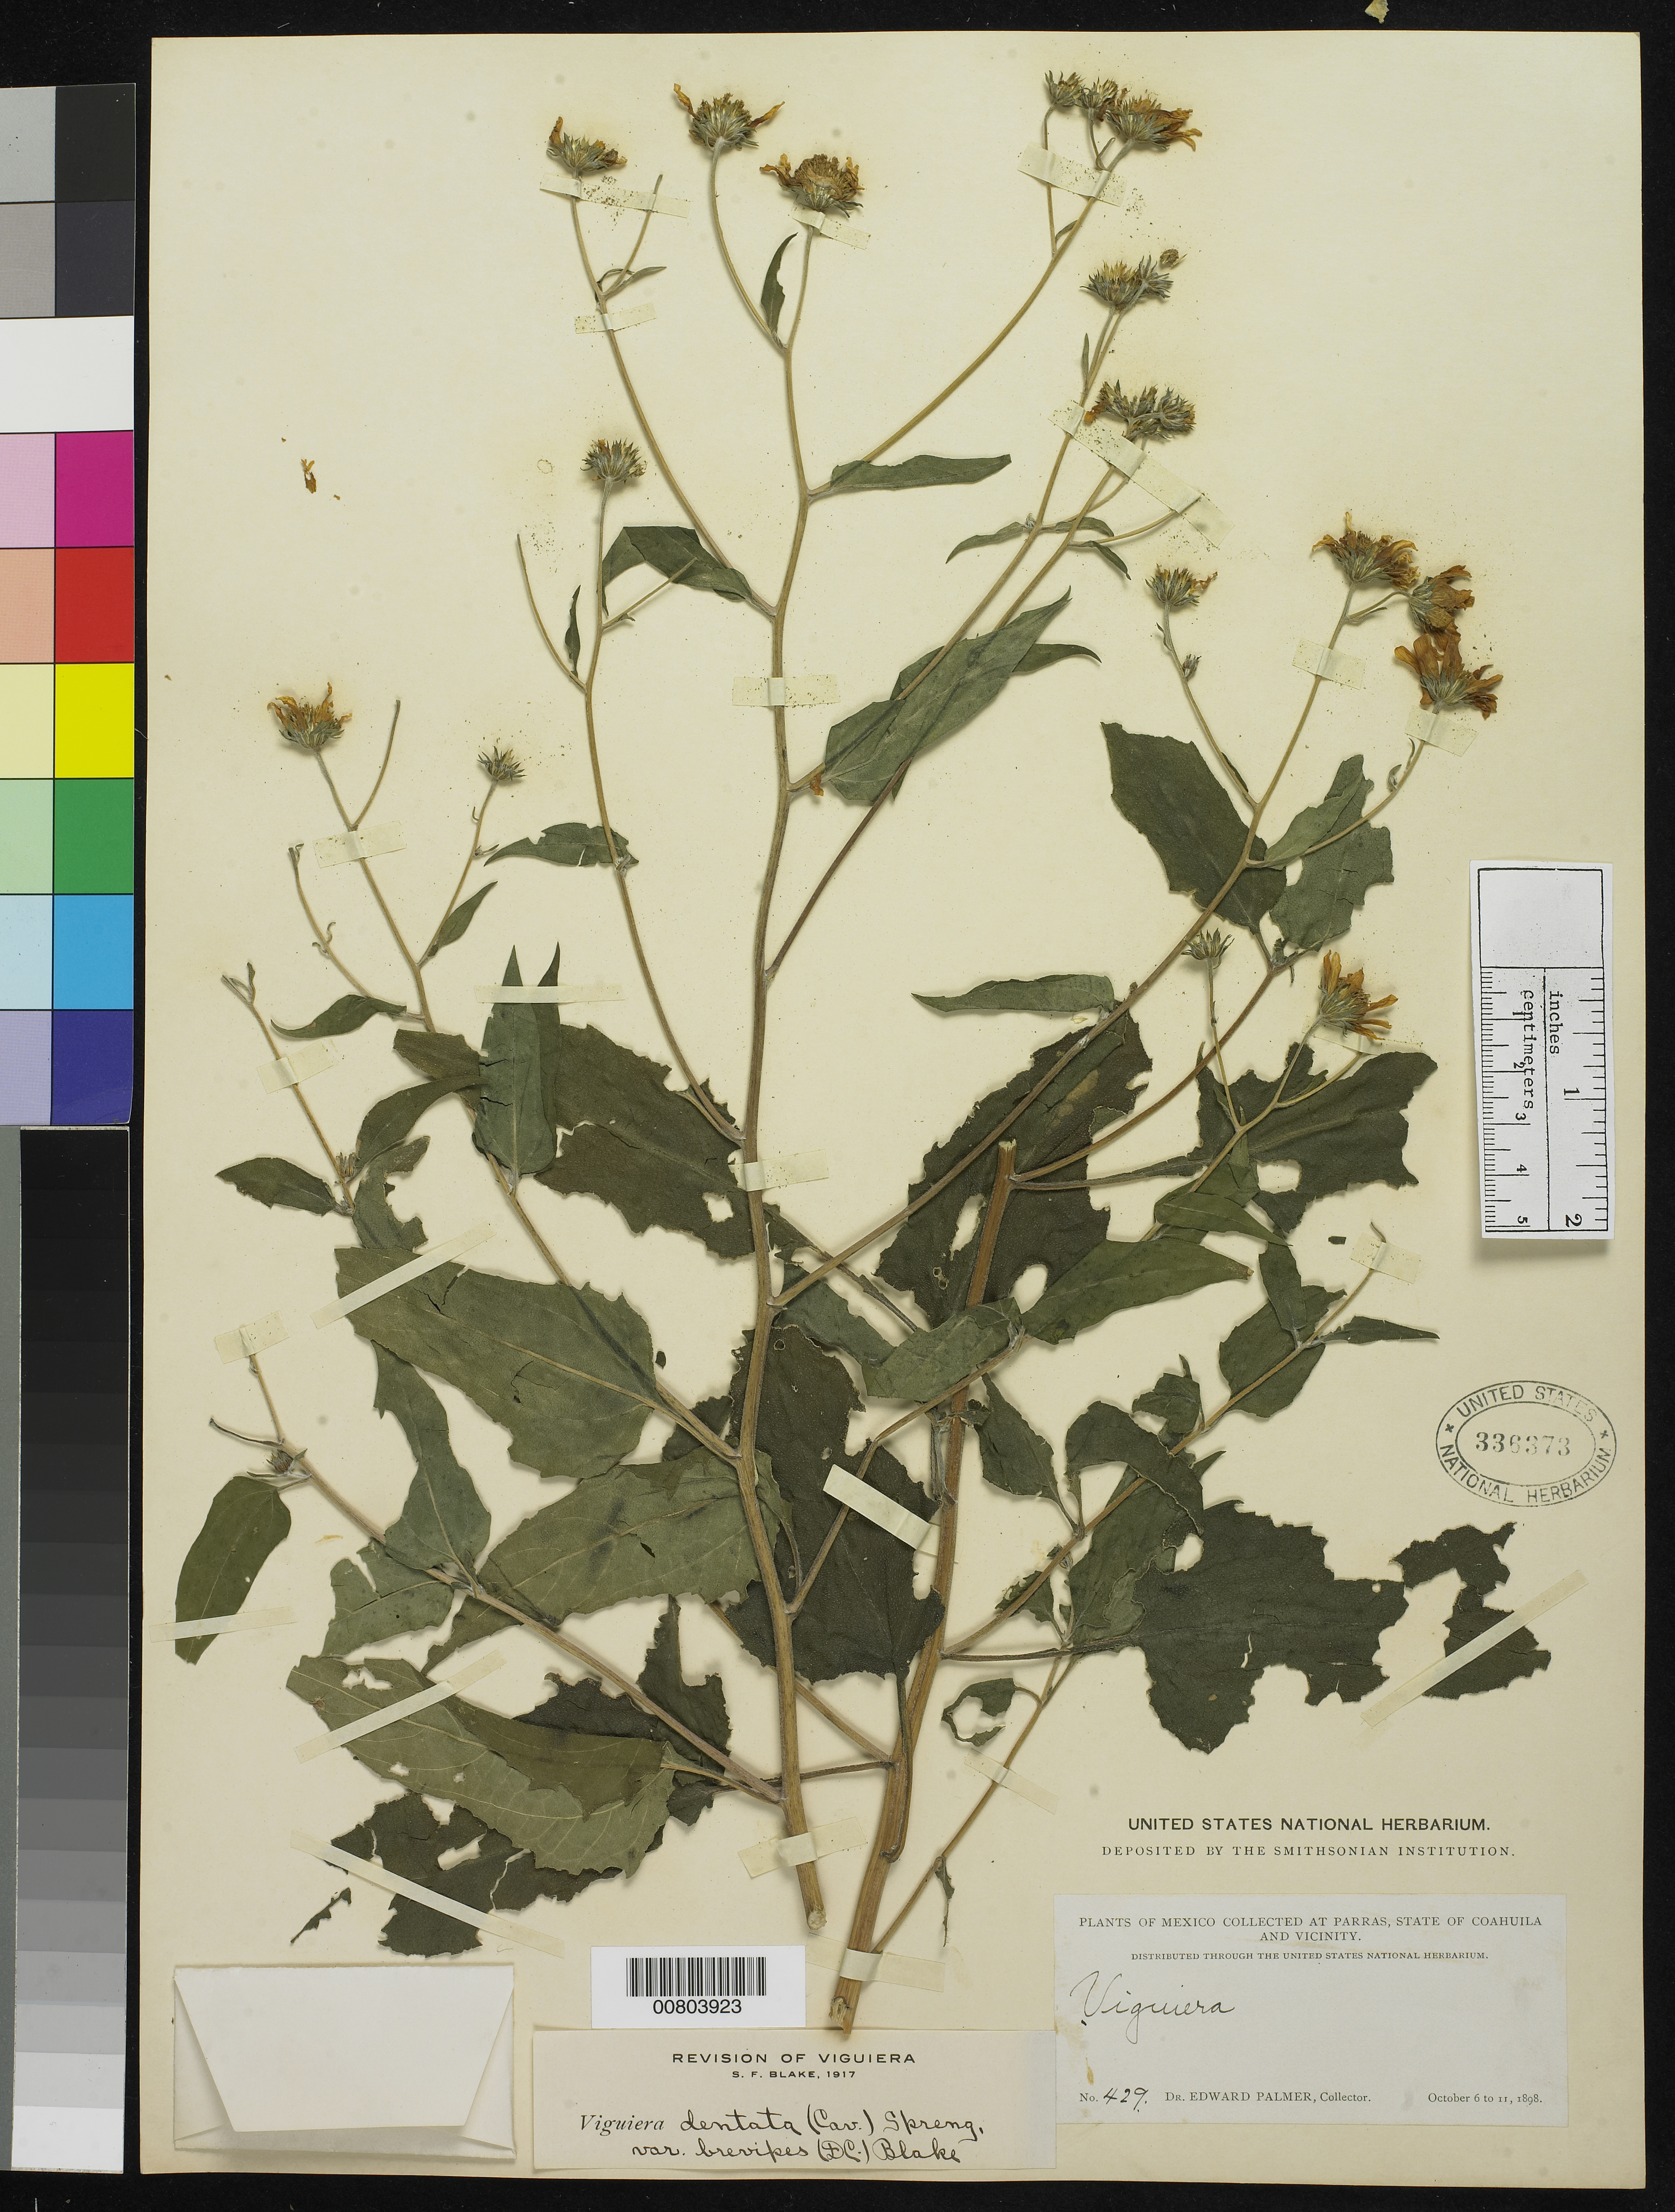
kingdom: Plantae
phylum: Tracheophyta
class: Magnoliopsida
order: Asterales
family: Asteraceae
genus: Viguiera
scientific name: Viguiera dentata var. brevipes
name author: (DC.) S.F. Blake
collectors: E. Palmer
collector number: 429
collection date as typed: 06 Oct 1898 to 11 Oct 1898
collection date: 1898-10-06/1898-10-11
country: Mexico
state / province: Coahuila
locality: Parras, Coahuila and vicinity.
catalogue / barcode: US 336373